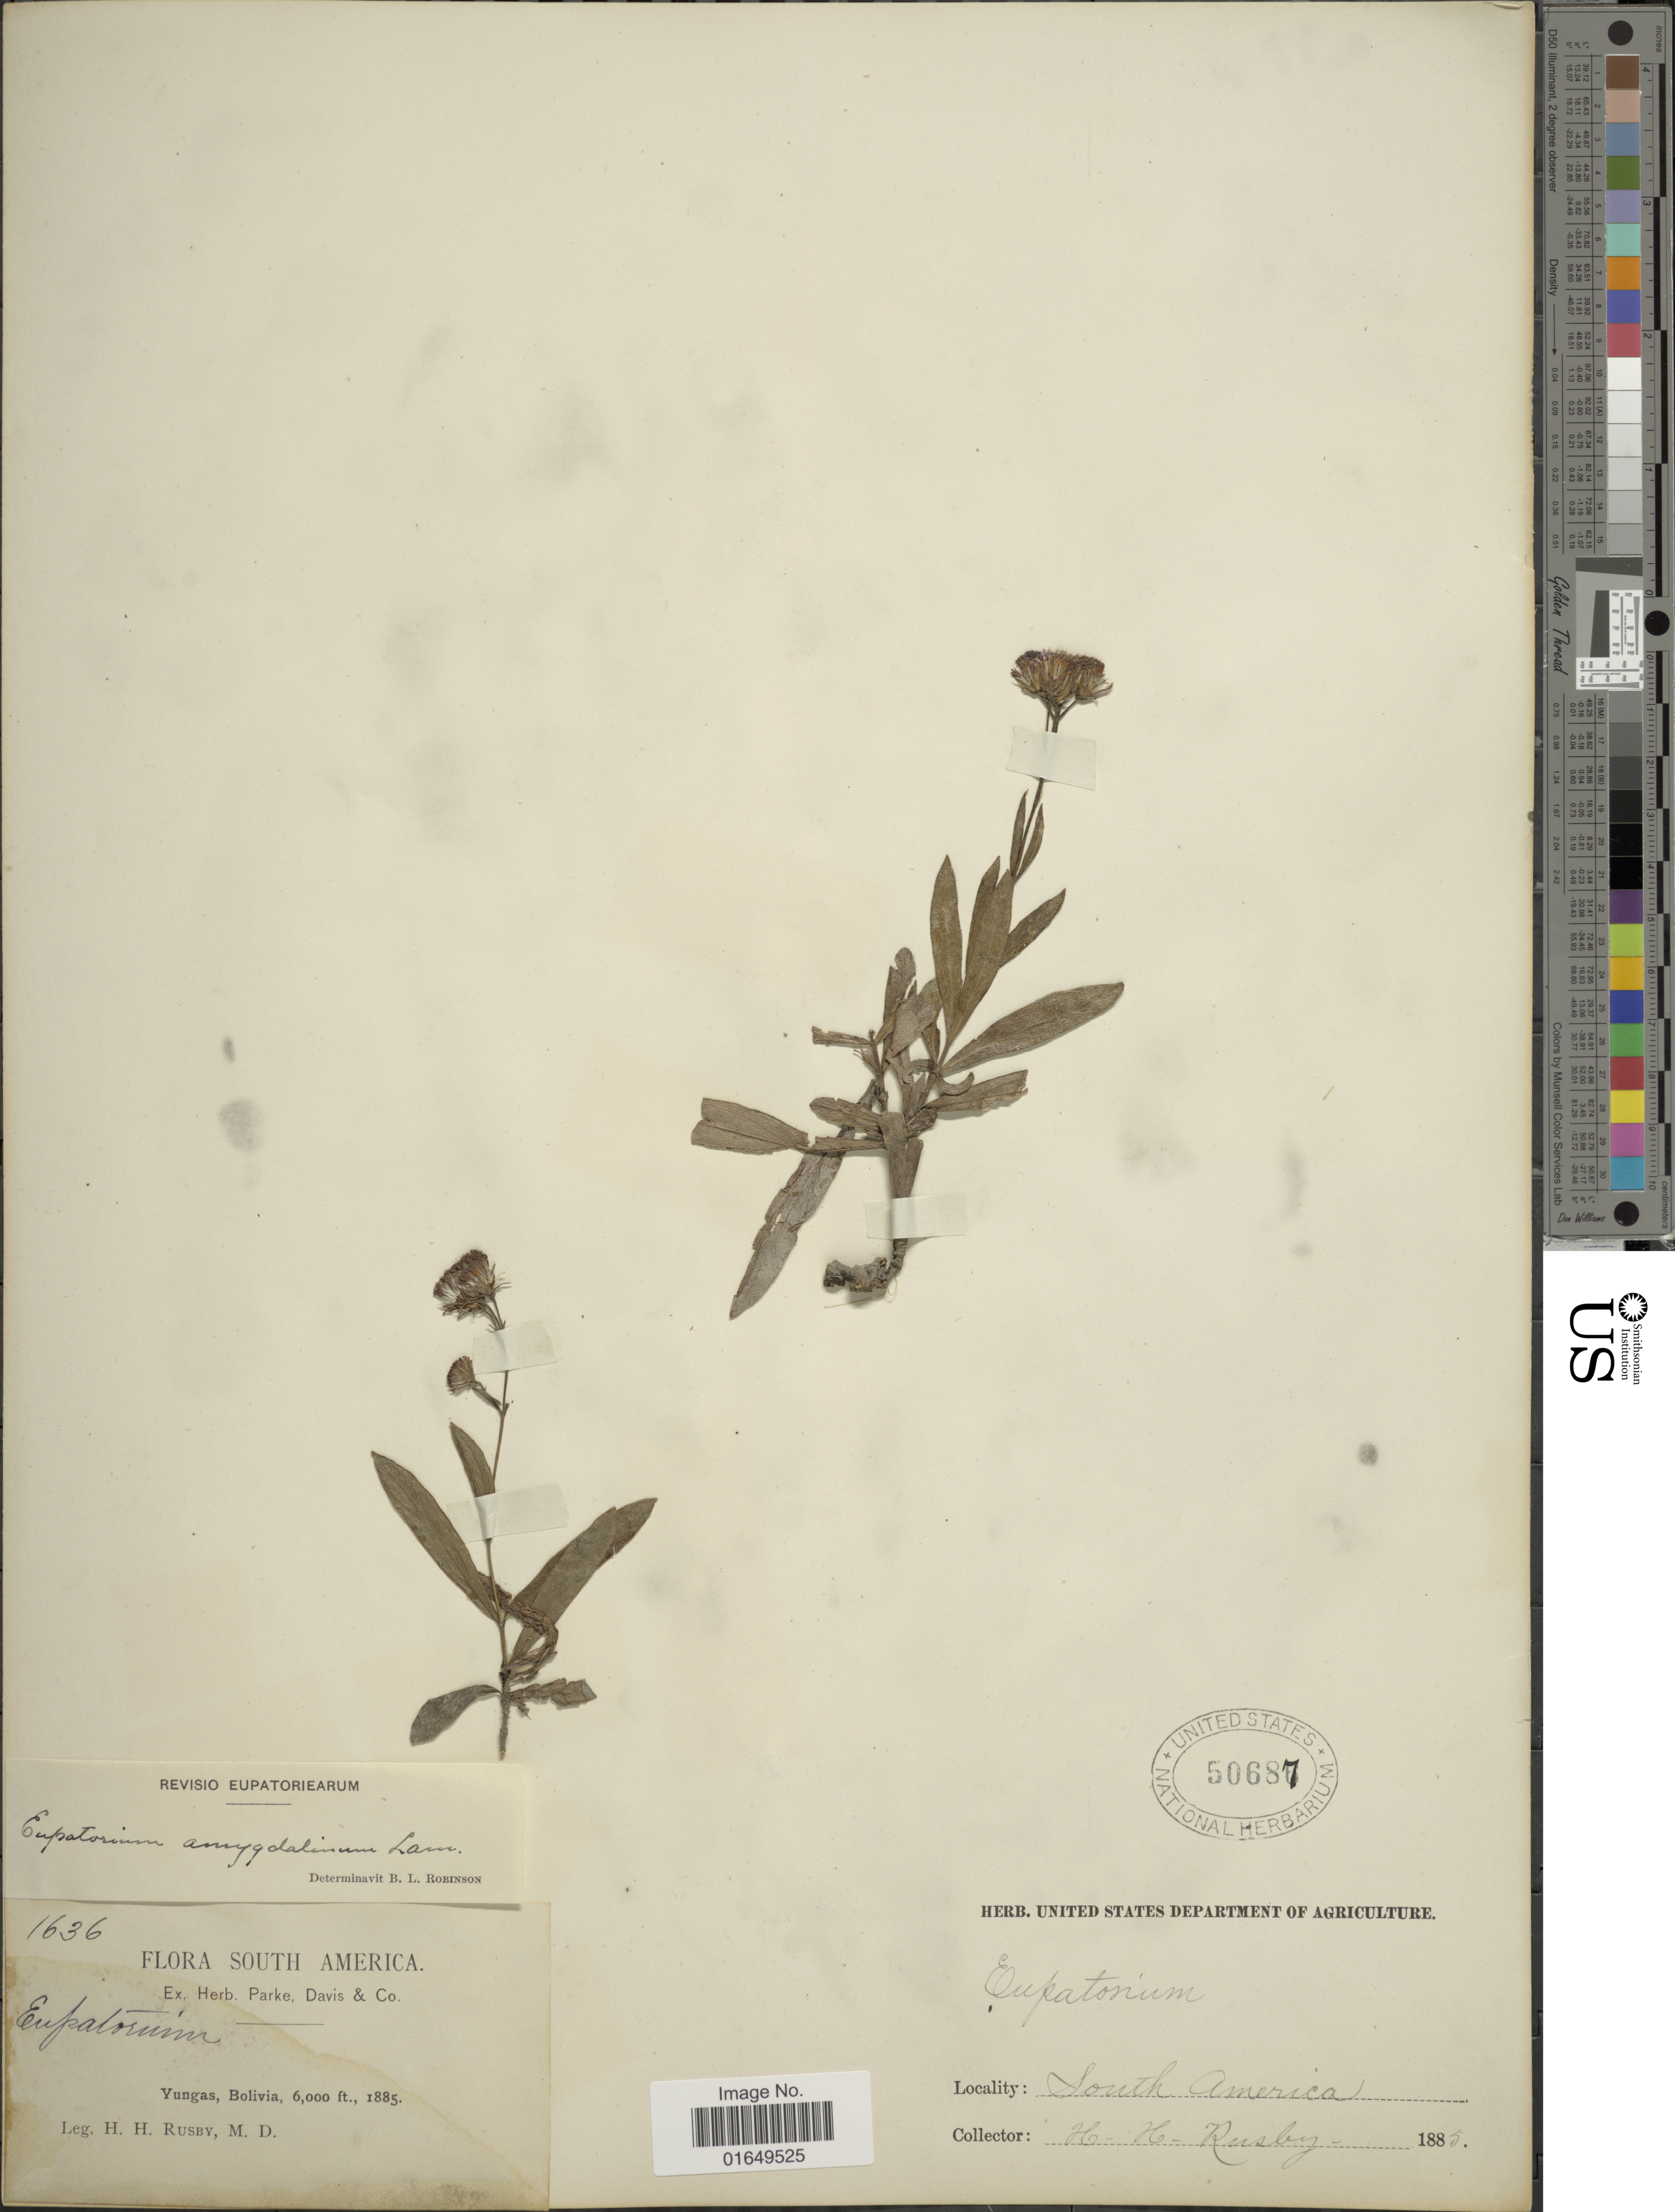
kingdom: Plantae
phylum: Tracheophyta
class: Magnoliopsida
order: Asterales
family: Asteraceae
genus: Ayapana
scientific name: Ayapana amygdalina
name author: (Lam.) R.M. King & H. Rob.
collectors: H. H. Rusby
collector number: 1636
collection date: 1885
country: Bolivia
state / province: La Paz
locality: Yungas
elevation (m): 1829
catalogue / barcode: US 50687